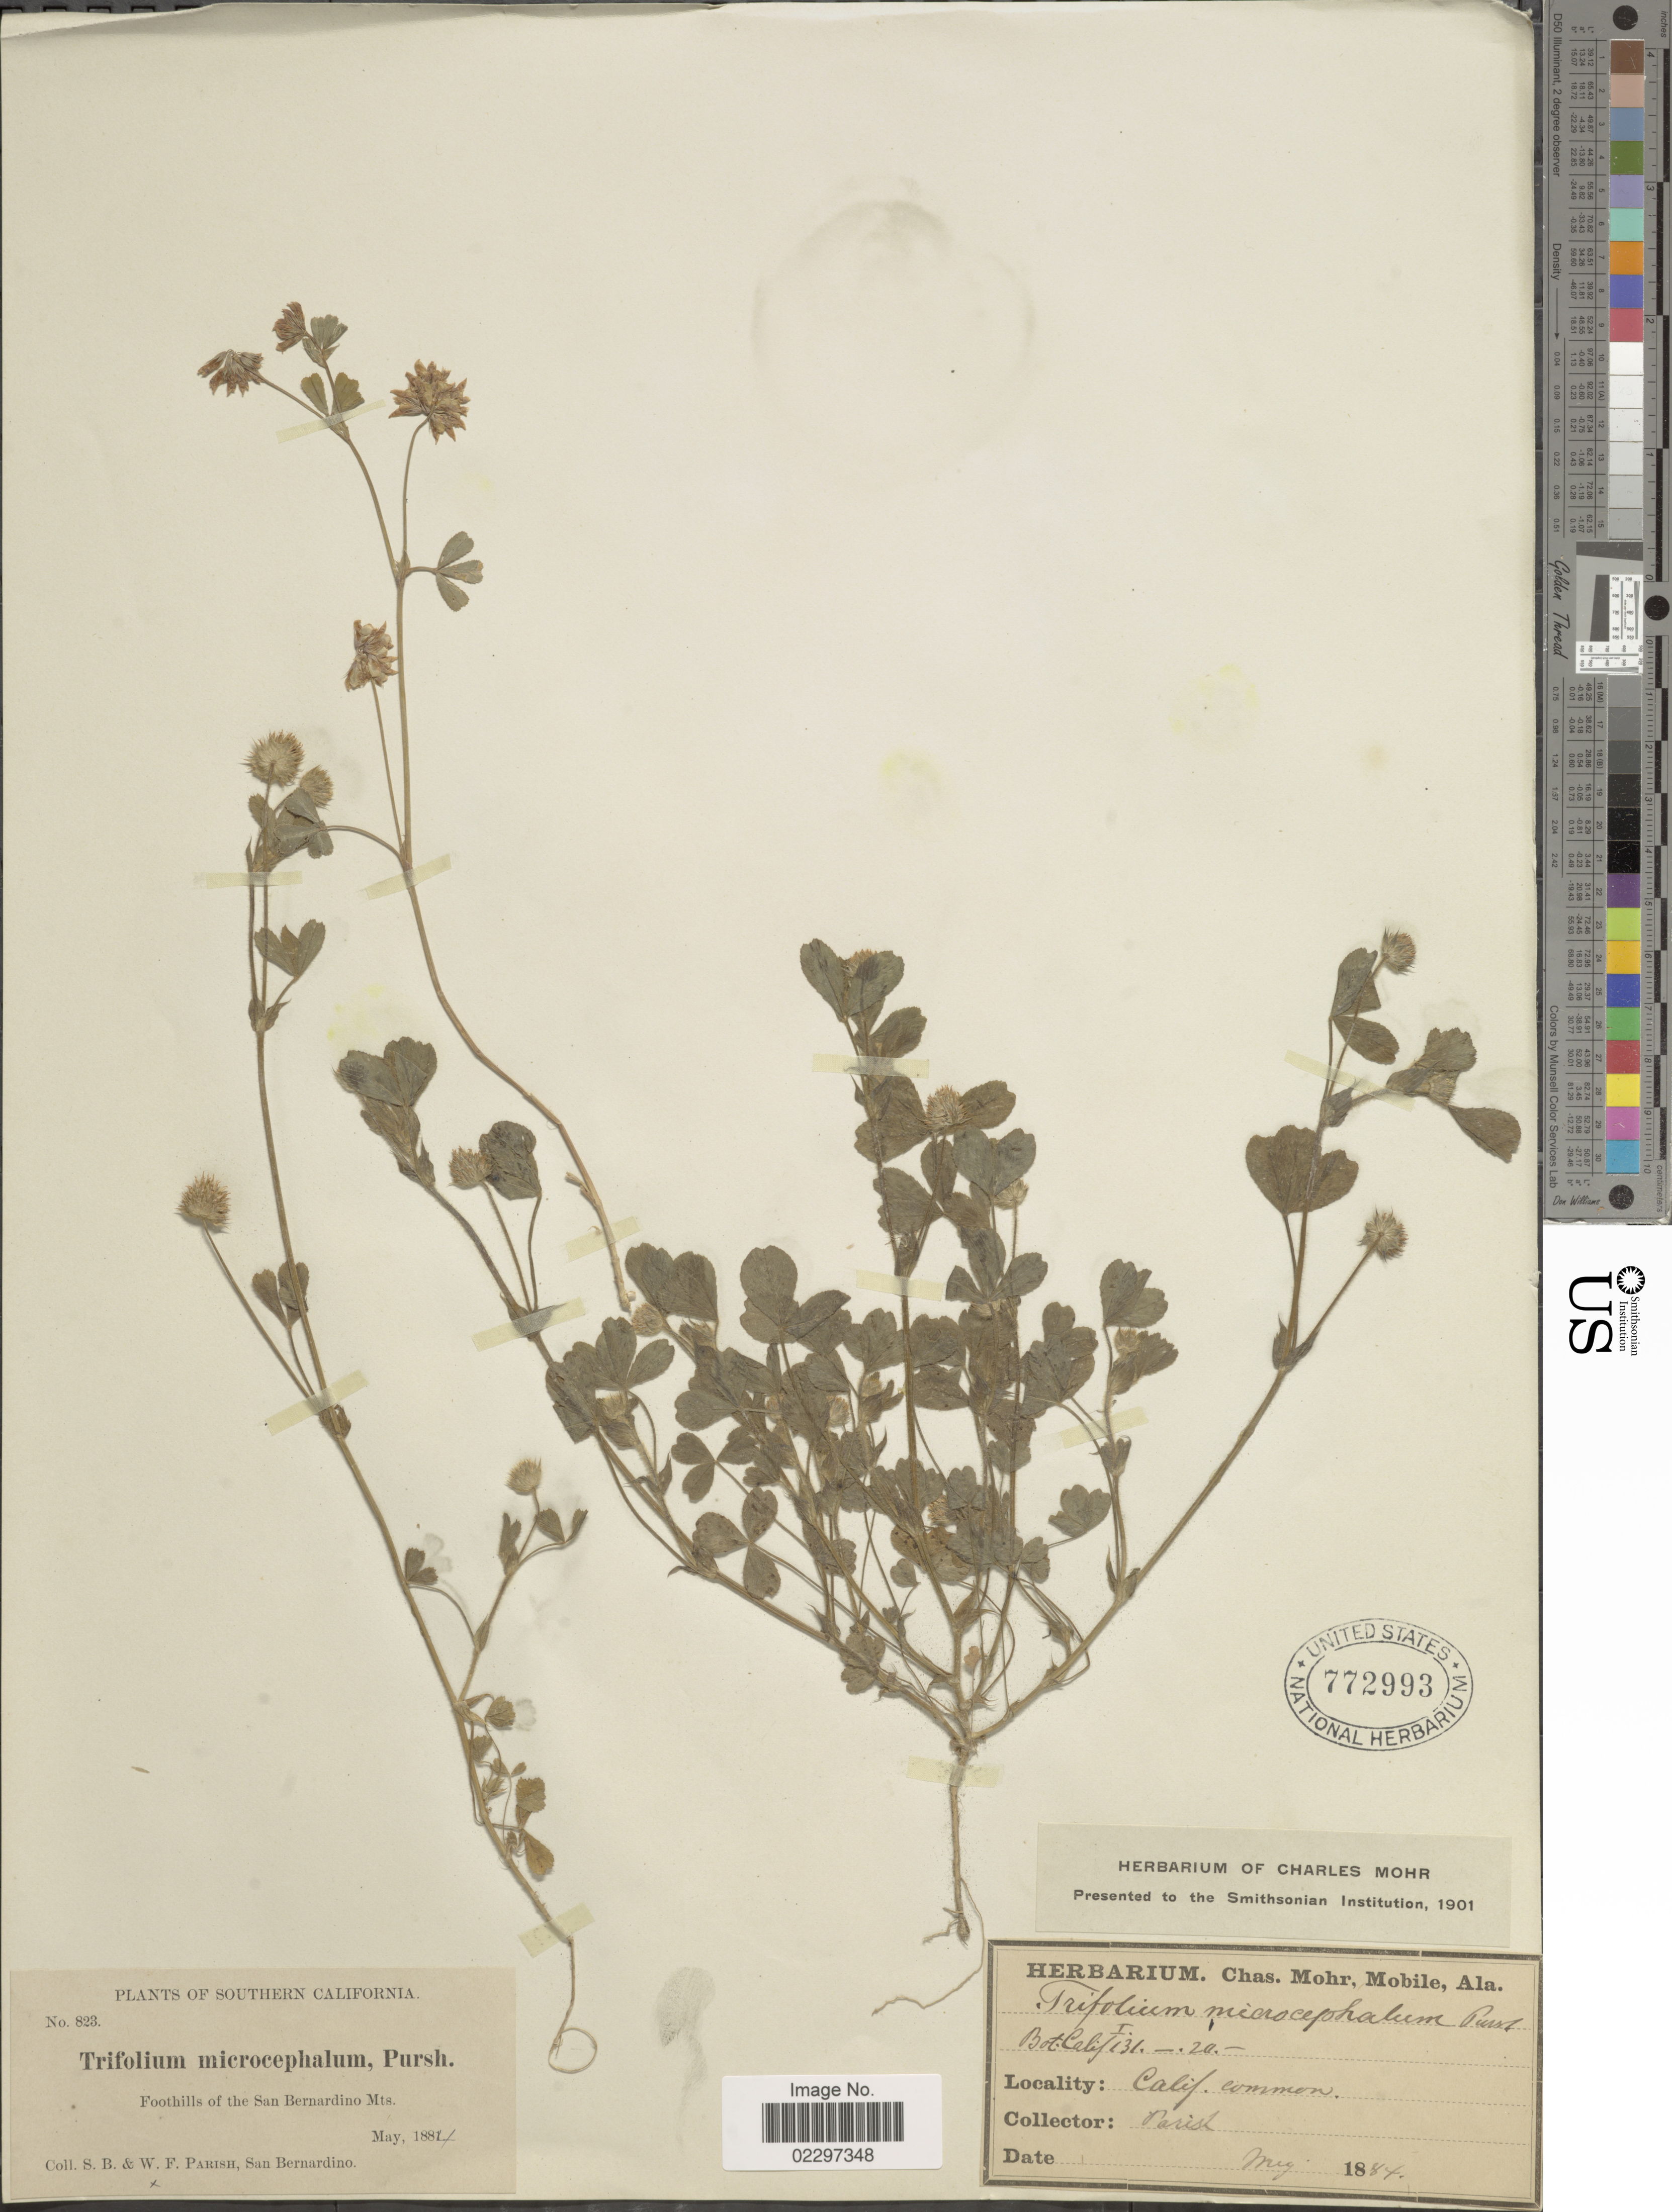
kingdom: Plantae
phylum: Tracheophyta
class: Magnoliopsida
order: Fabales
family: Fabaceae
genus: Trifolium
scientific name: Trifolium microcephalum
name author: Pursh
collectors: S. B. Parish & W. F. Parish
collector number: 823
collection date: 1884-05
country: United States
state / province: California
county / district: San Bernardino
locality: Southern California. Foothills of the San Bernardino Mts.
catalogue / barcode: US 772993